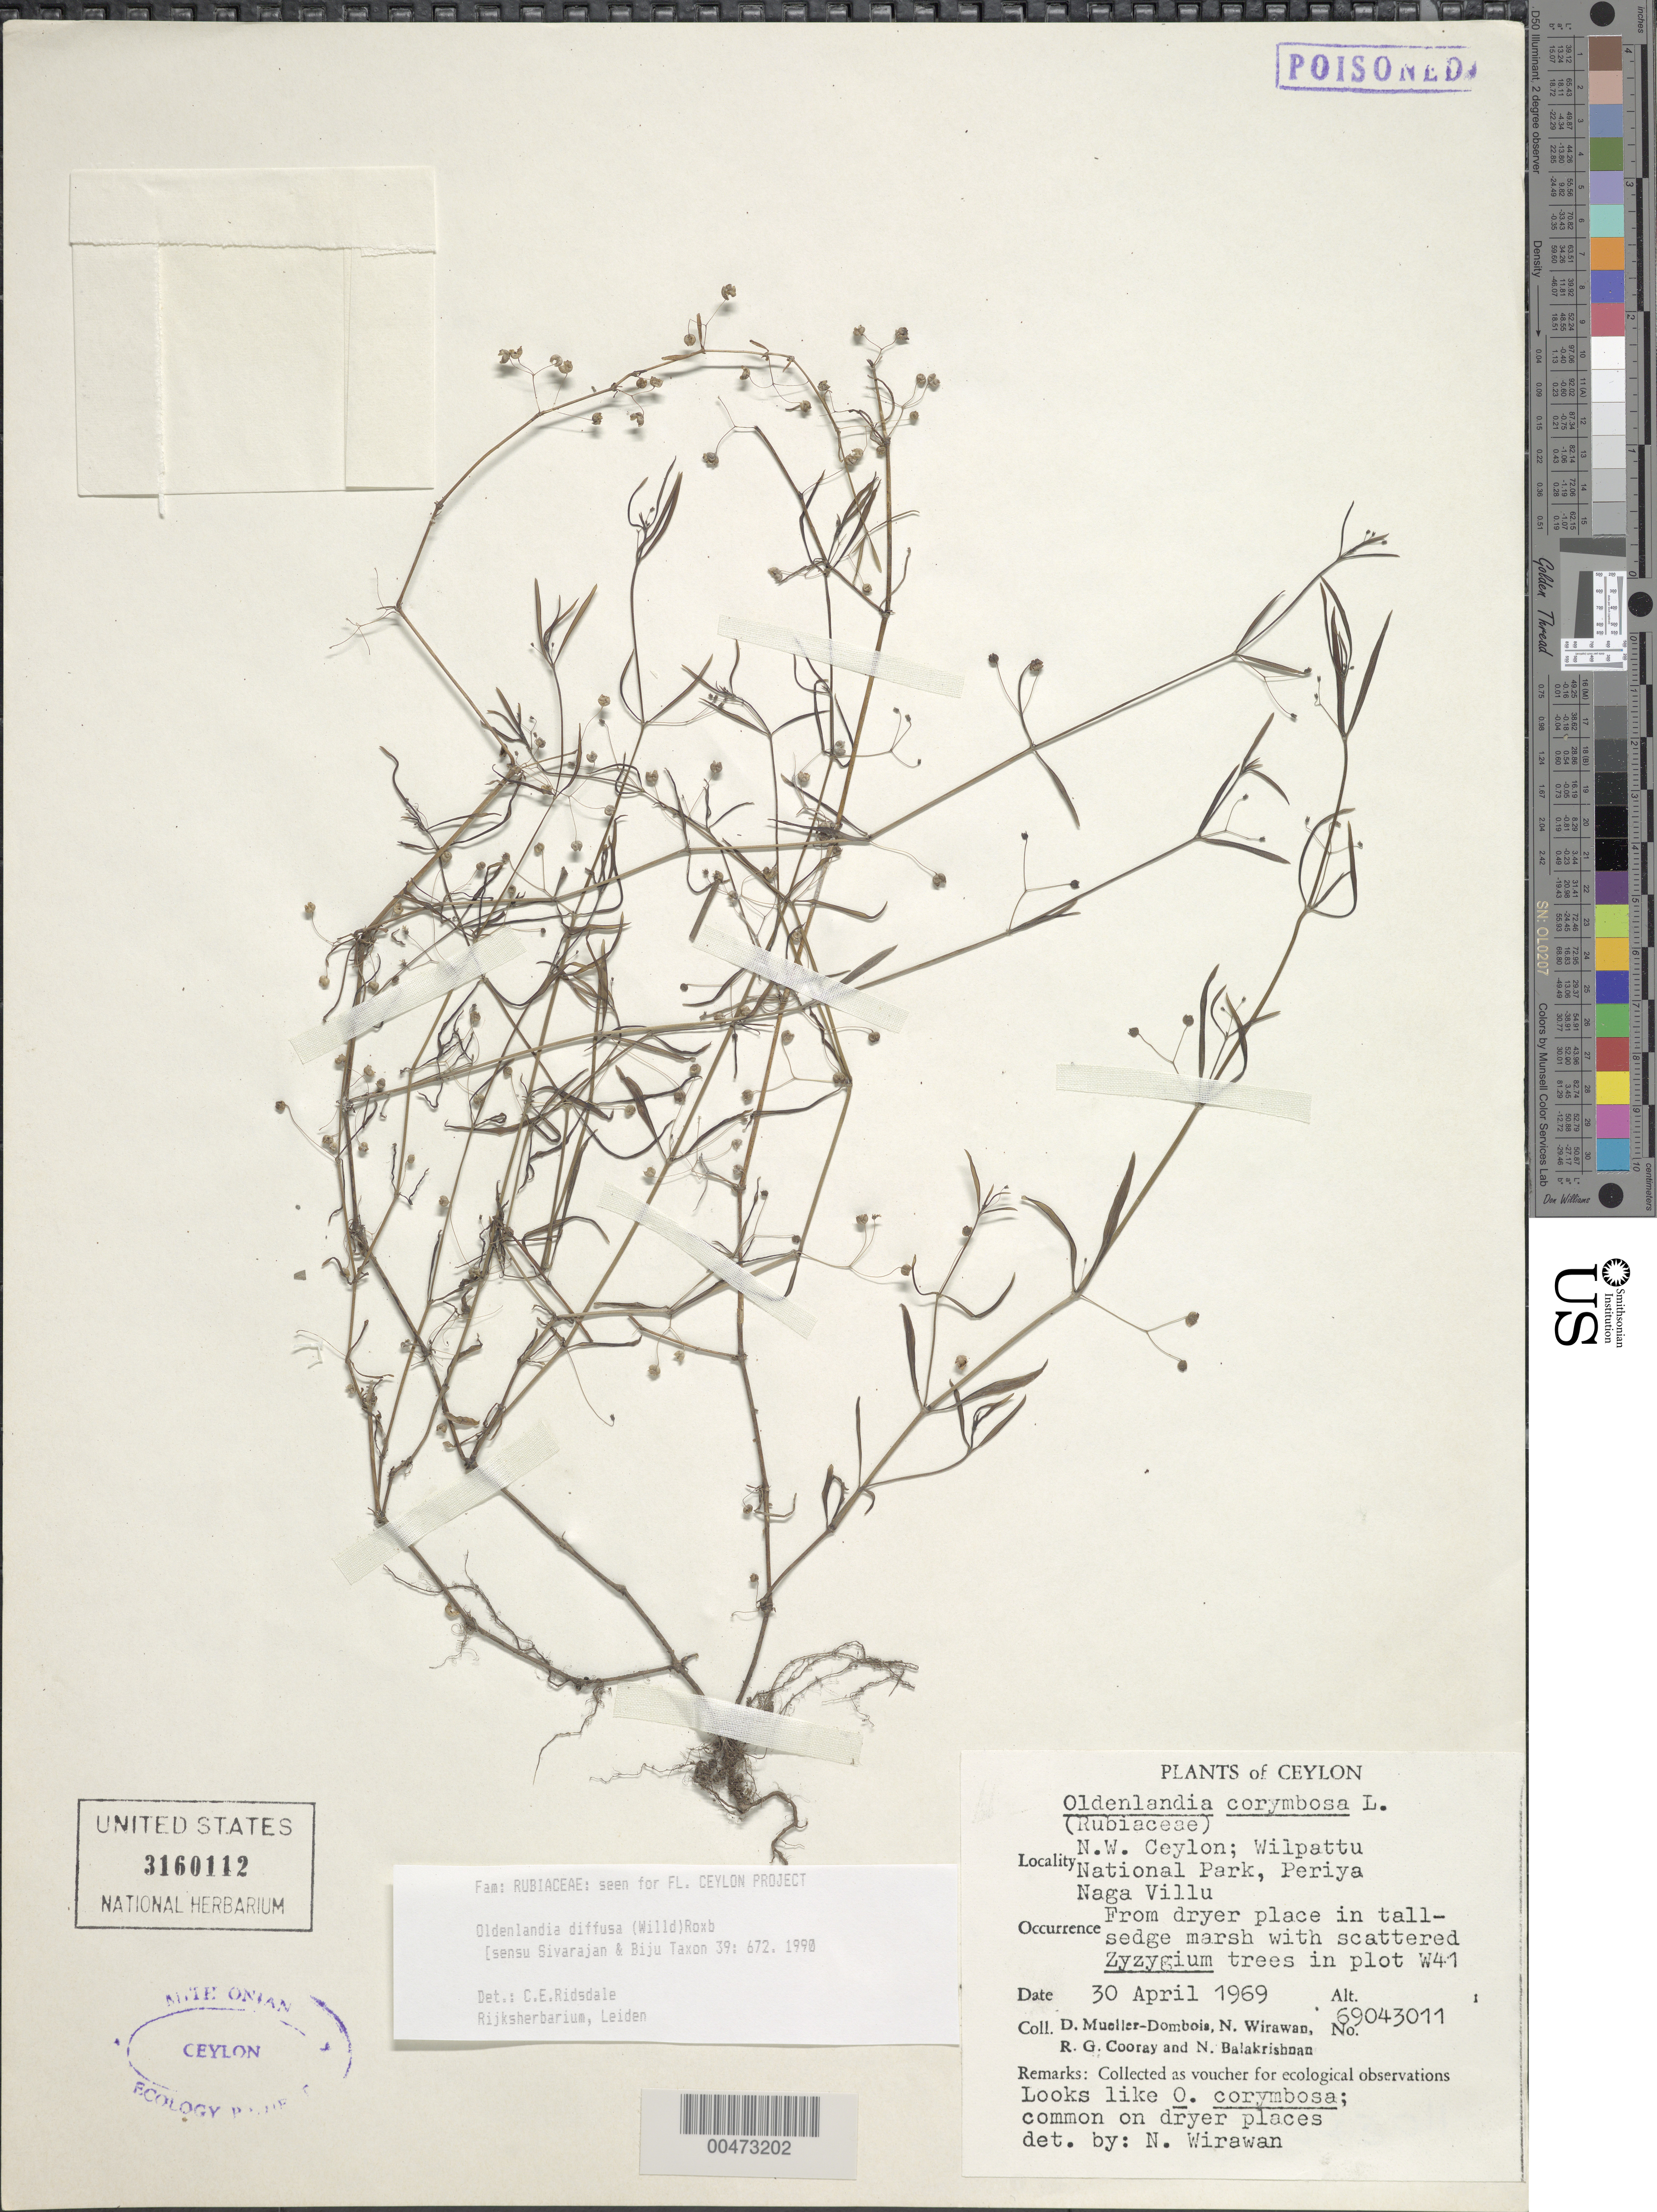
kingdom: Plantae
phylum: Tracheophyta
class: Magnoliopsida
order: Gentianales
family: Rubiaceae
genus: Oldenlandia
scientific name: Oldenlandia diffusa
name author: (Willd.) Roxb.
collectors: D. Mueller-Dombois, N. Wirawan, R. Cooray & N. Balakrishnan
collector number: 69043011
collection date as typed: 30 Apr 1969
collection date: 1969-04-30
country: Sri Lanka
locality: Wilpattu Natl Park, Periya Naga Villu, NW Ceylon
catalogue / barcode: US 3160112